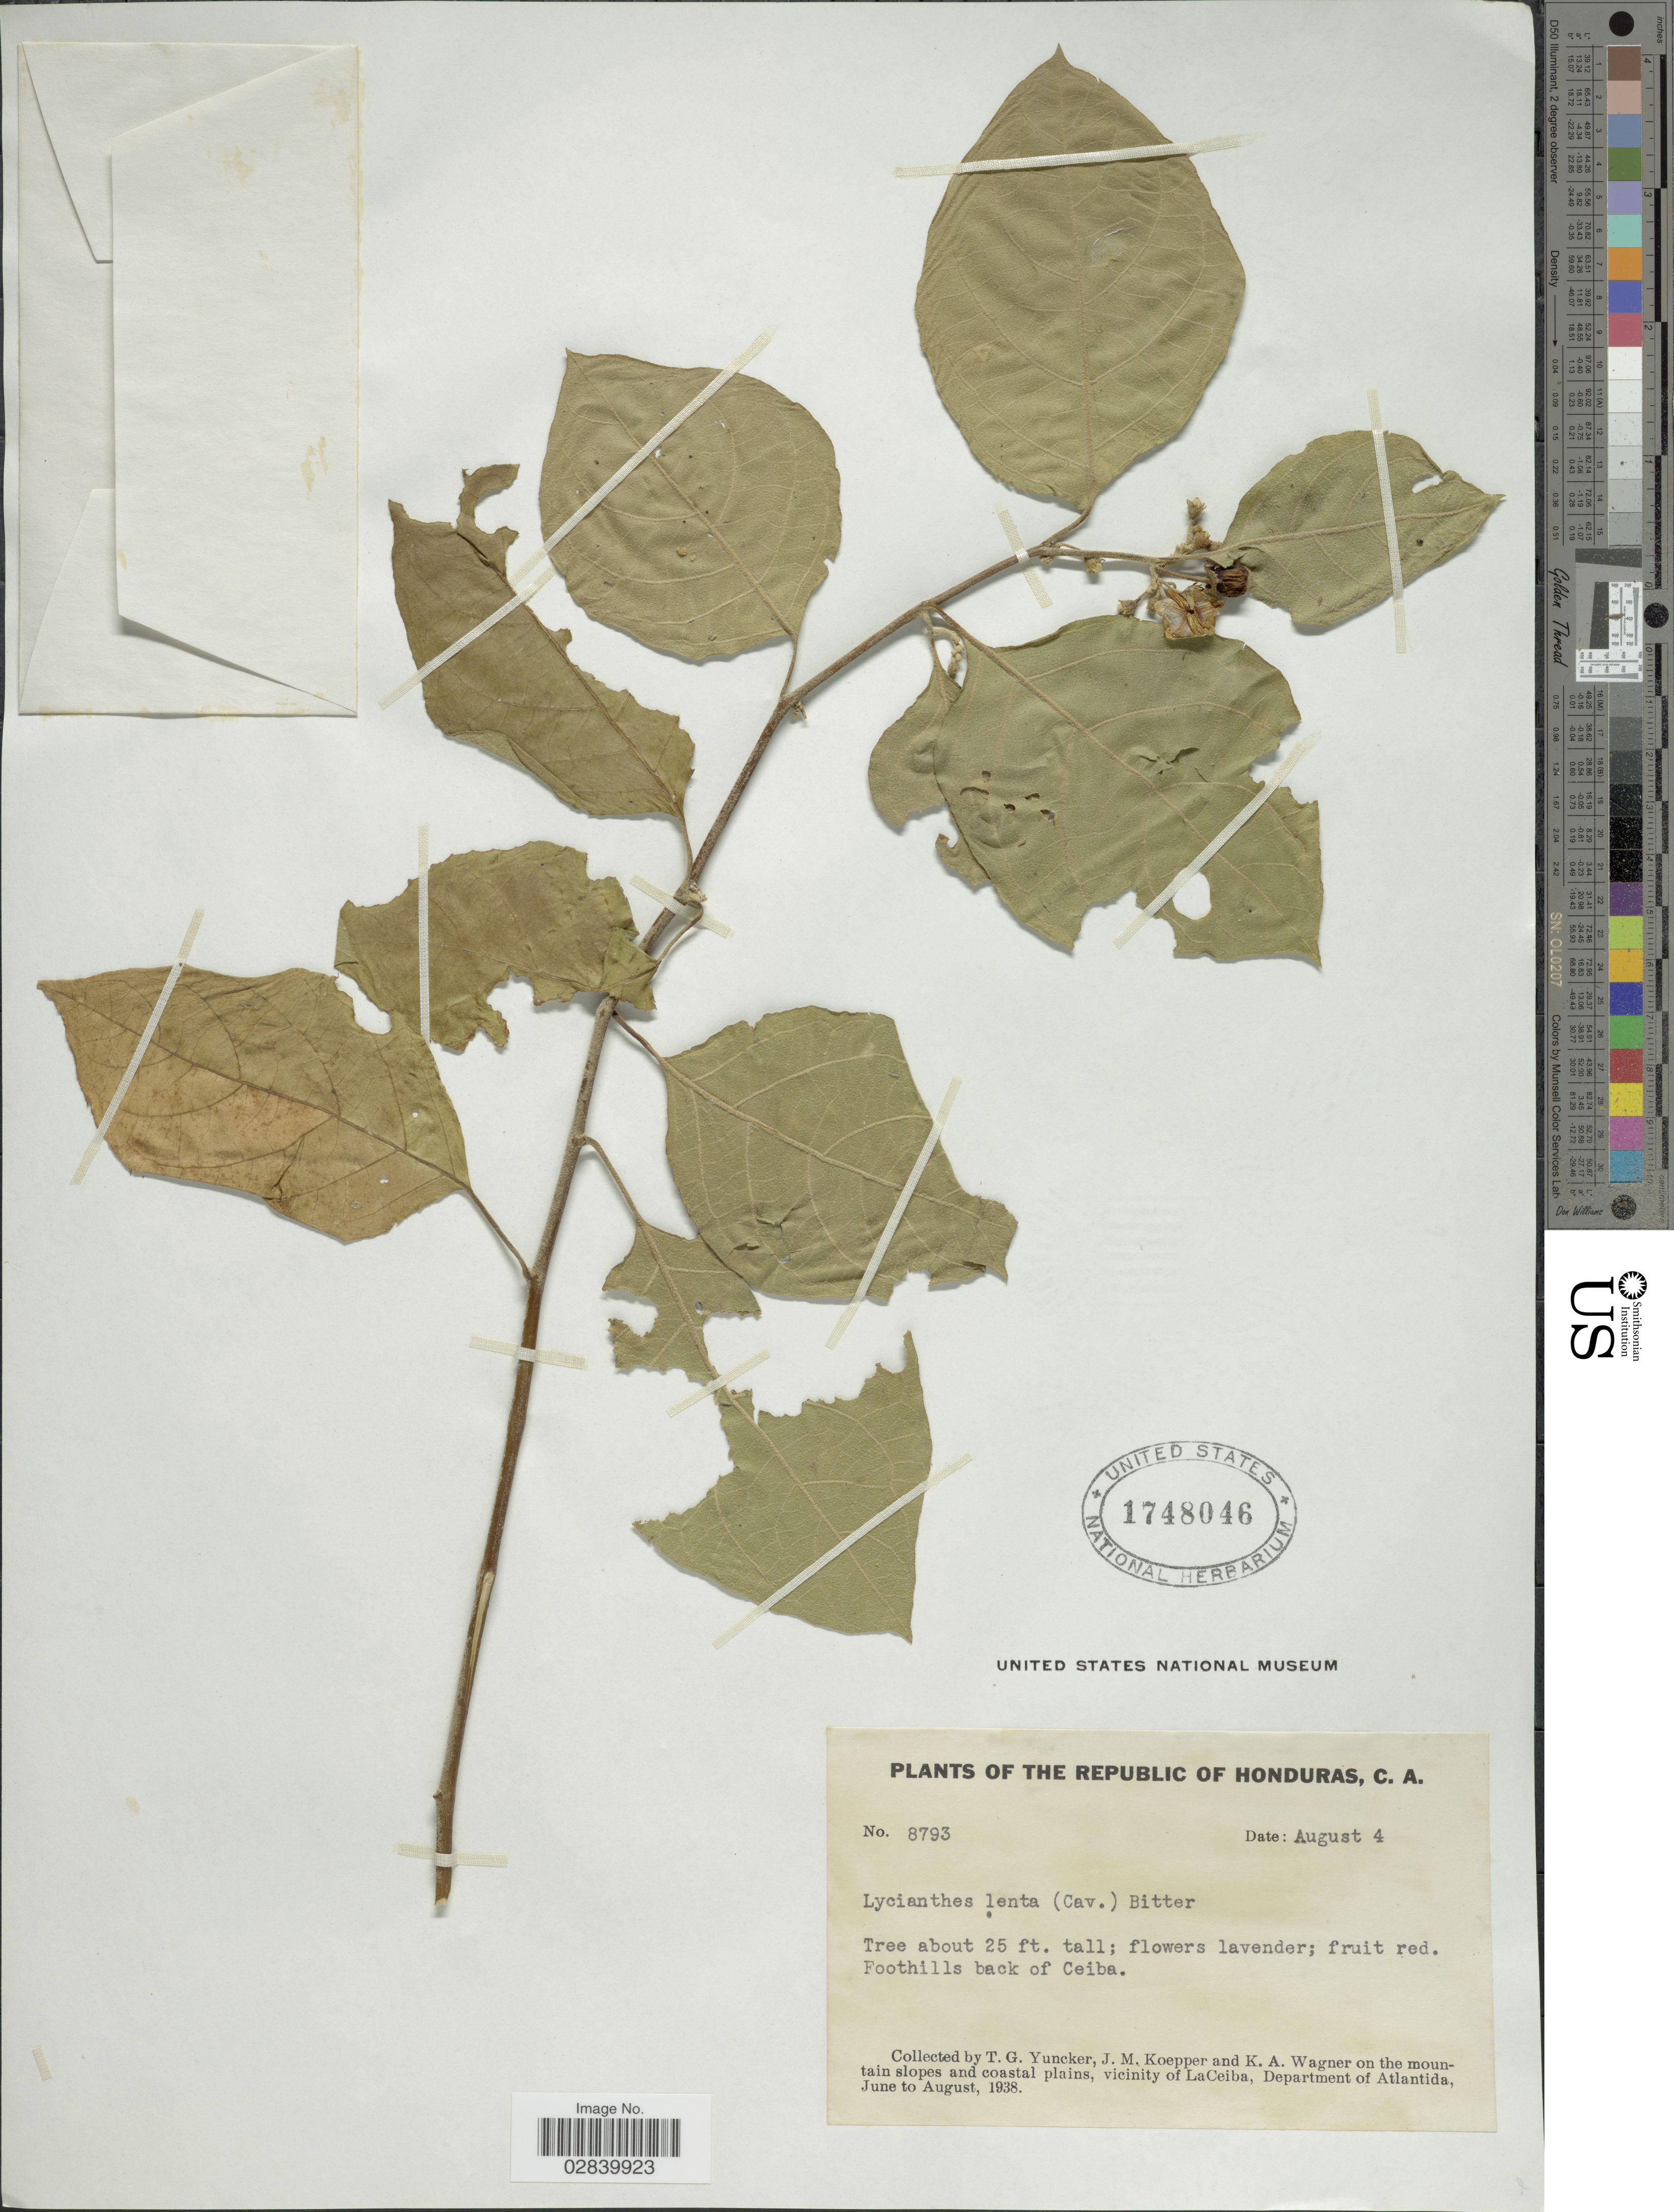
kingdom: Plantae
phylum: Tracheophyta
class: Magnoliopsida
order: Solanales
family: Solanaceae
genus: Lycianthes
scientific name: Lycianthes lenta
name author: (Cav.) Bitter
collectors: T. G. Yuncker, J. M. Koepper & K. A. Wagner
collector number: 8793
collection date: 1938-08-04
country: Honduras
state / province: Atlántida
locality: Foothills back of Ceiba. On the mountain slopes and coastal plains, vicinity of LaCeiba, Department of Atlantida.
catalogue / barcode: US 1748046